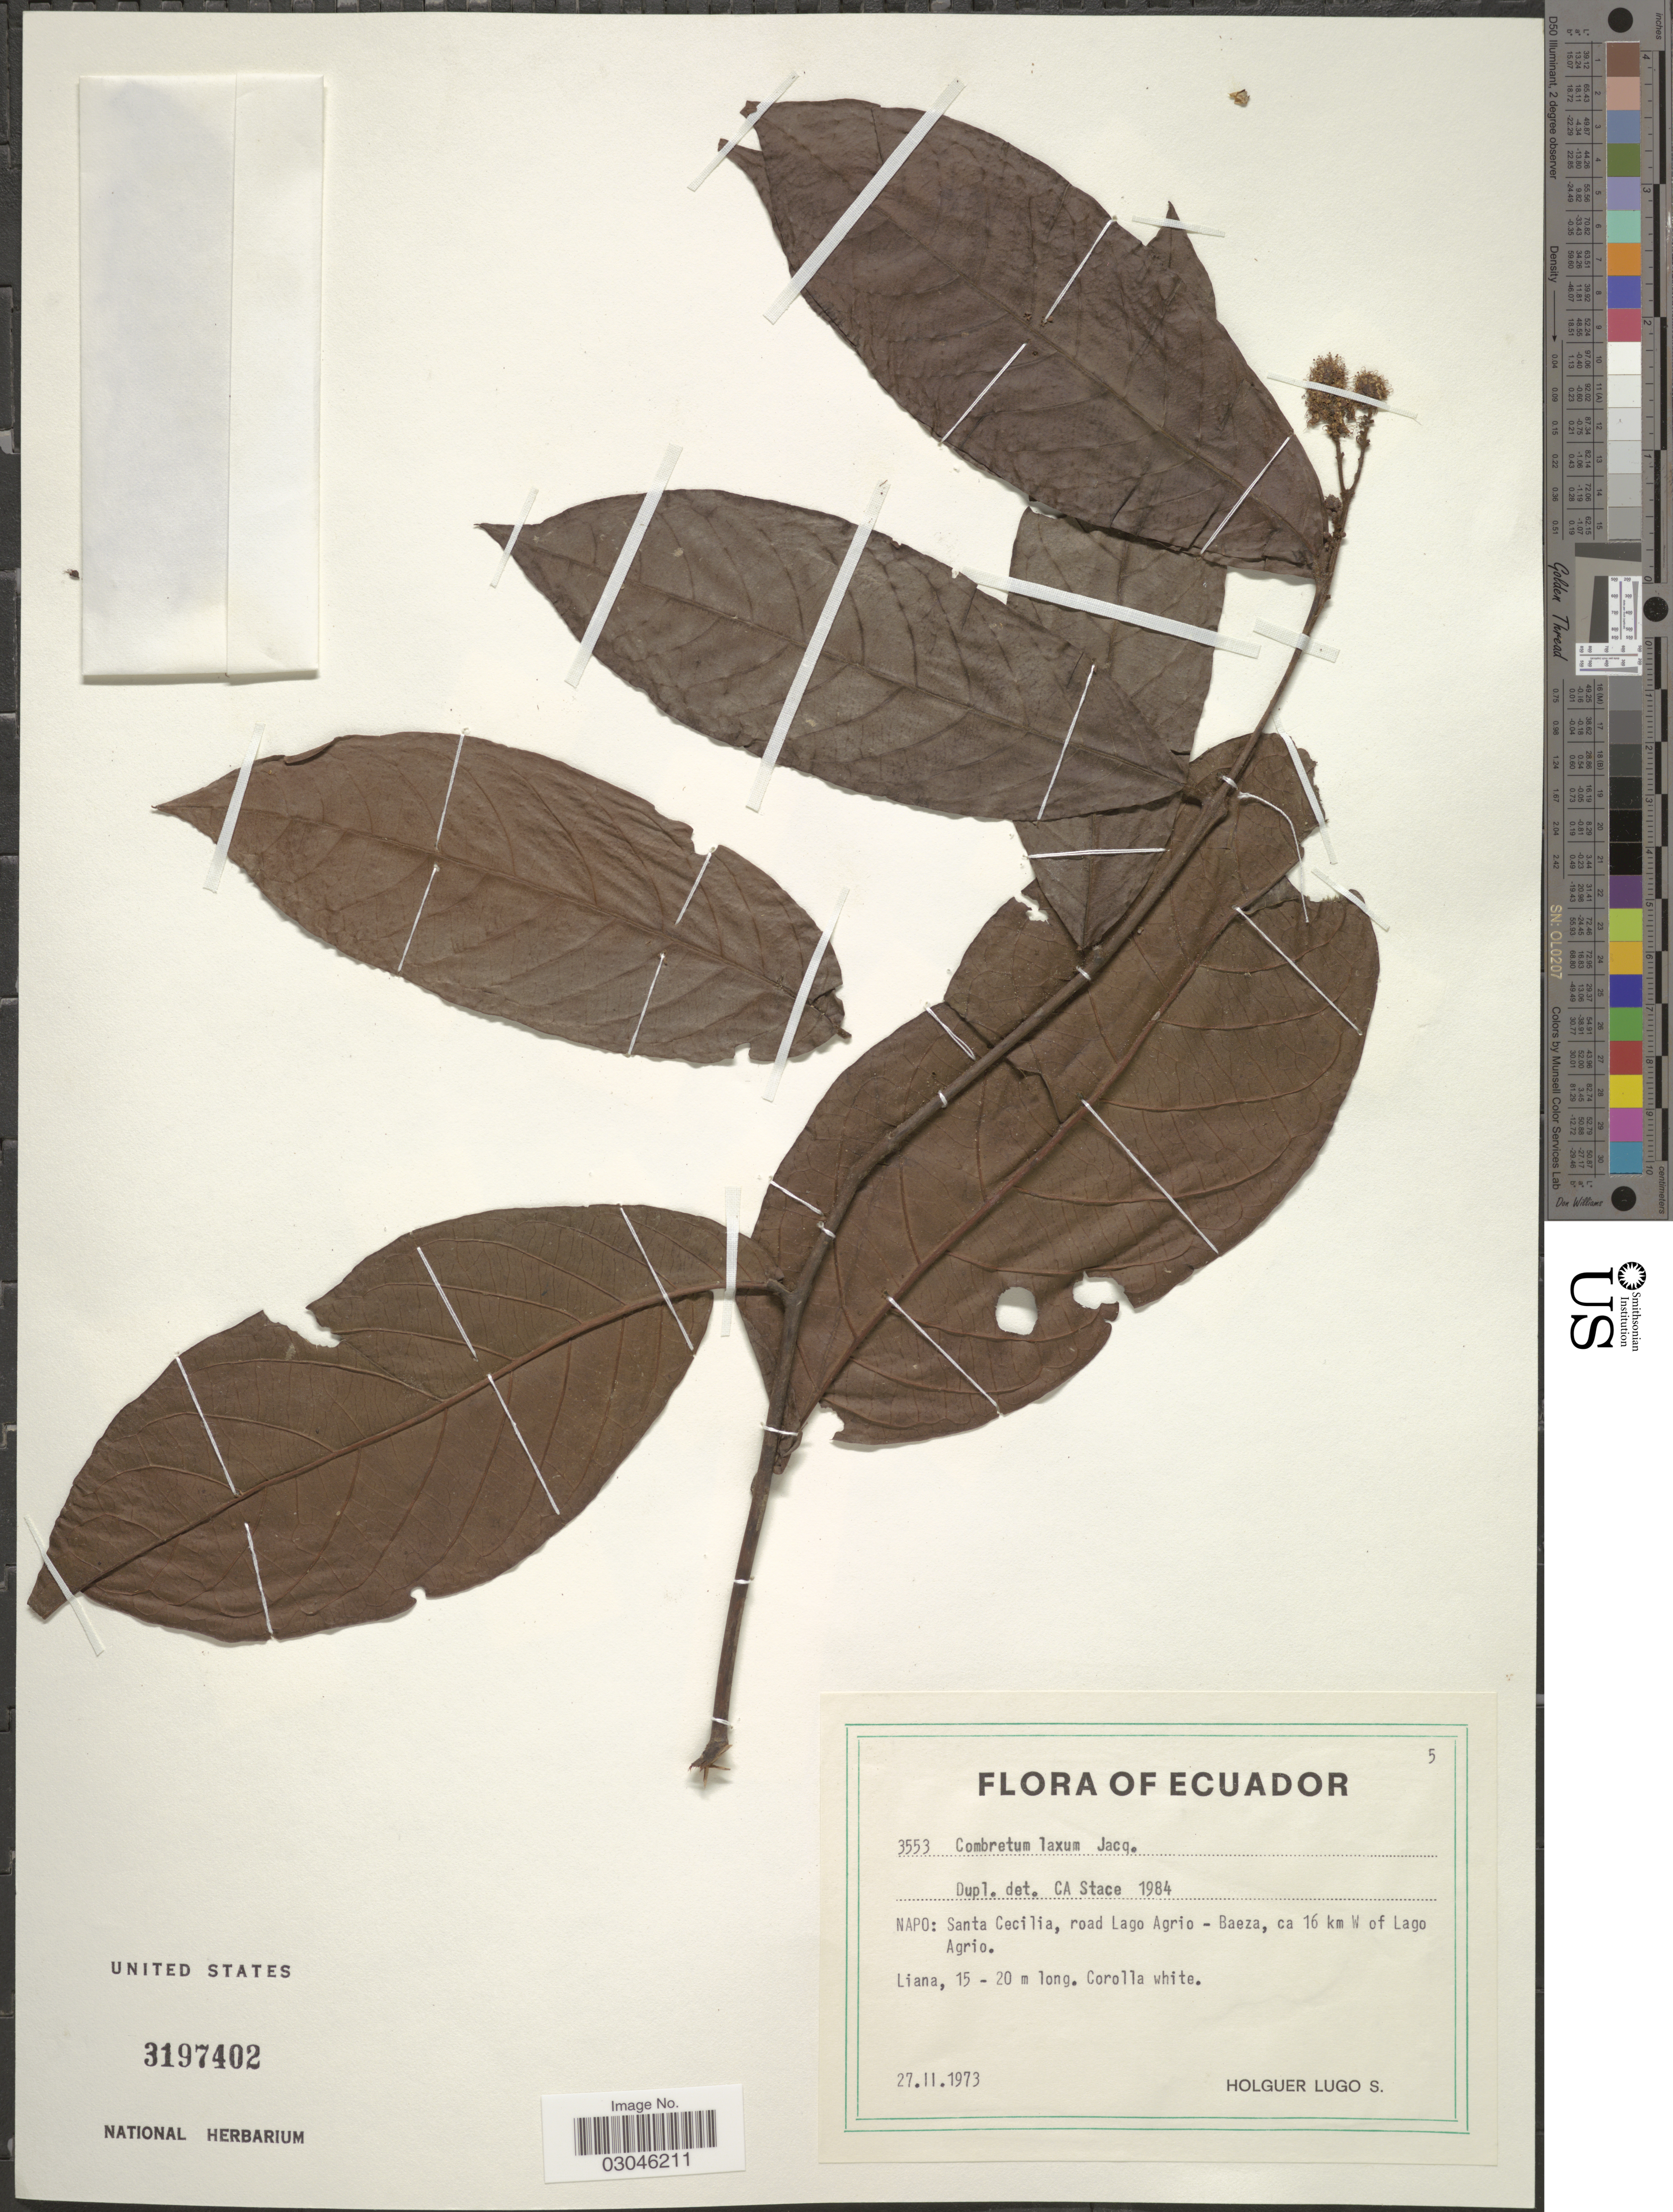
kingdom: Plantae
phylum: Tracheophyta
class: Magnoliopsida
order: Myrtales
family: Combretaceae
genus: Combretum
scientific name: Combretum laxum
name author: Jacq.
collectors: H. Lugo S.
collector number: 3553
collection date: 1973-02-27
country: Ecuador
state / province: Napo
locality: Santa Cecilia, road Lago Agrio - Baeza, ca 16 km W of Lago Agrio.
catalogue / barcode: US 3197402